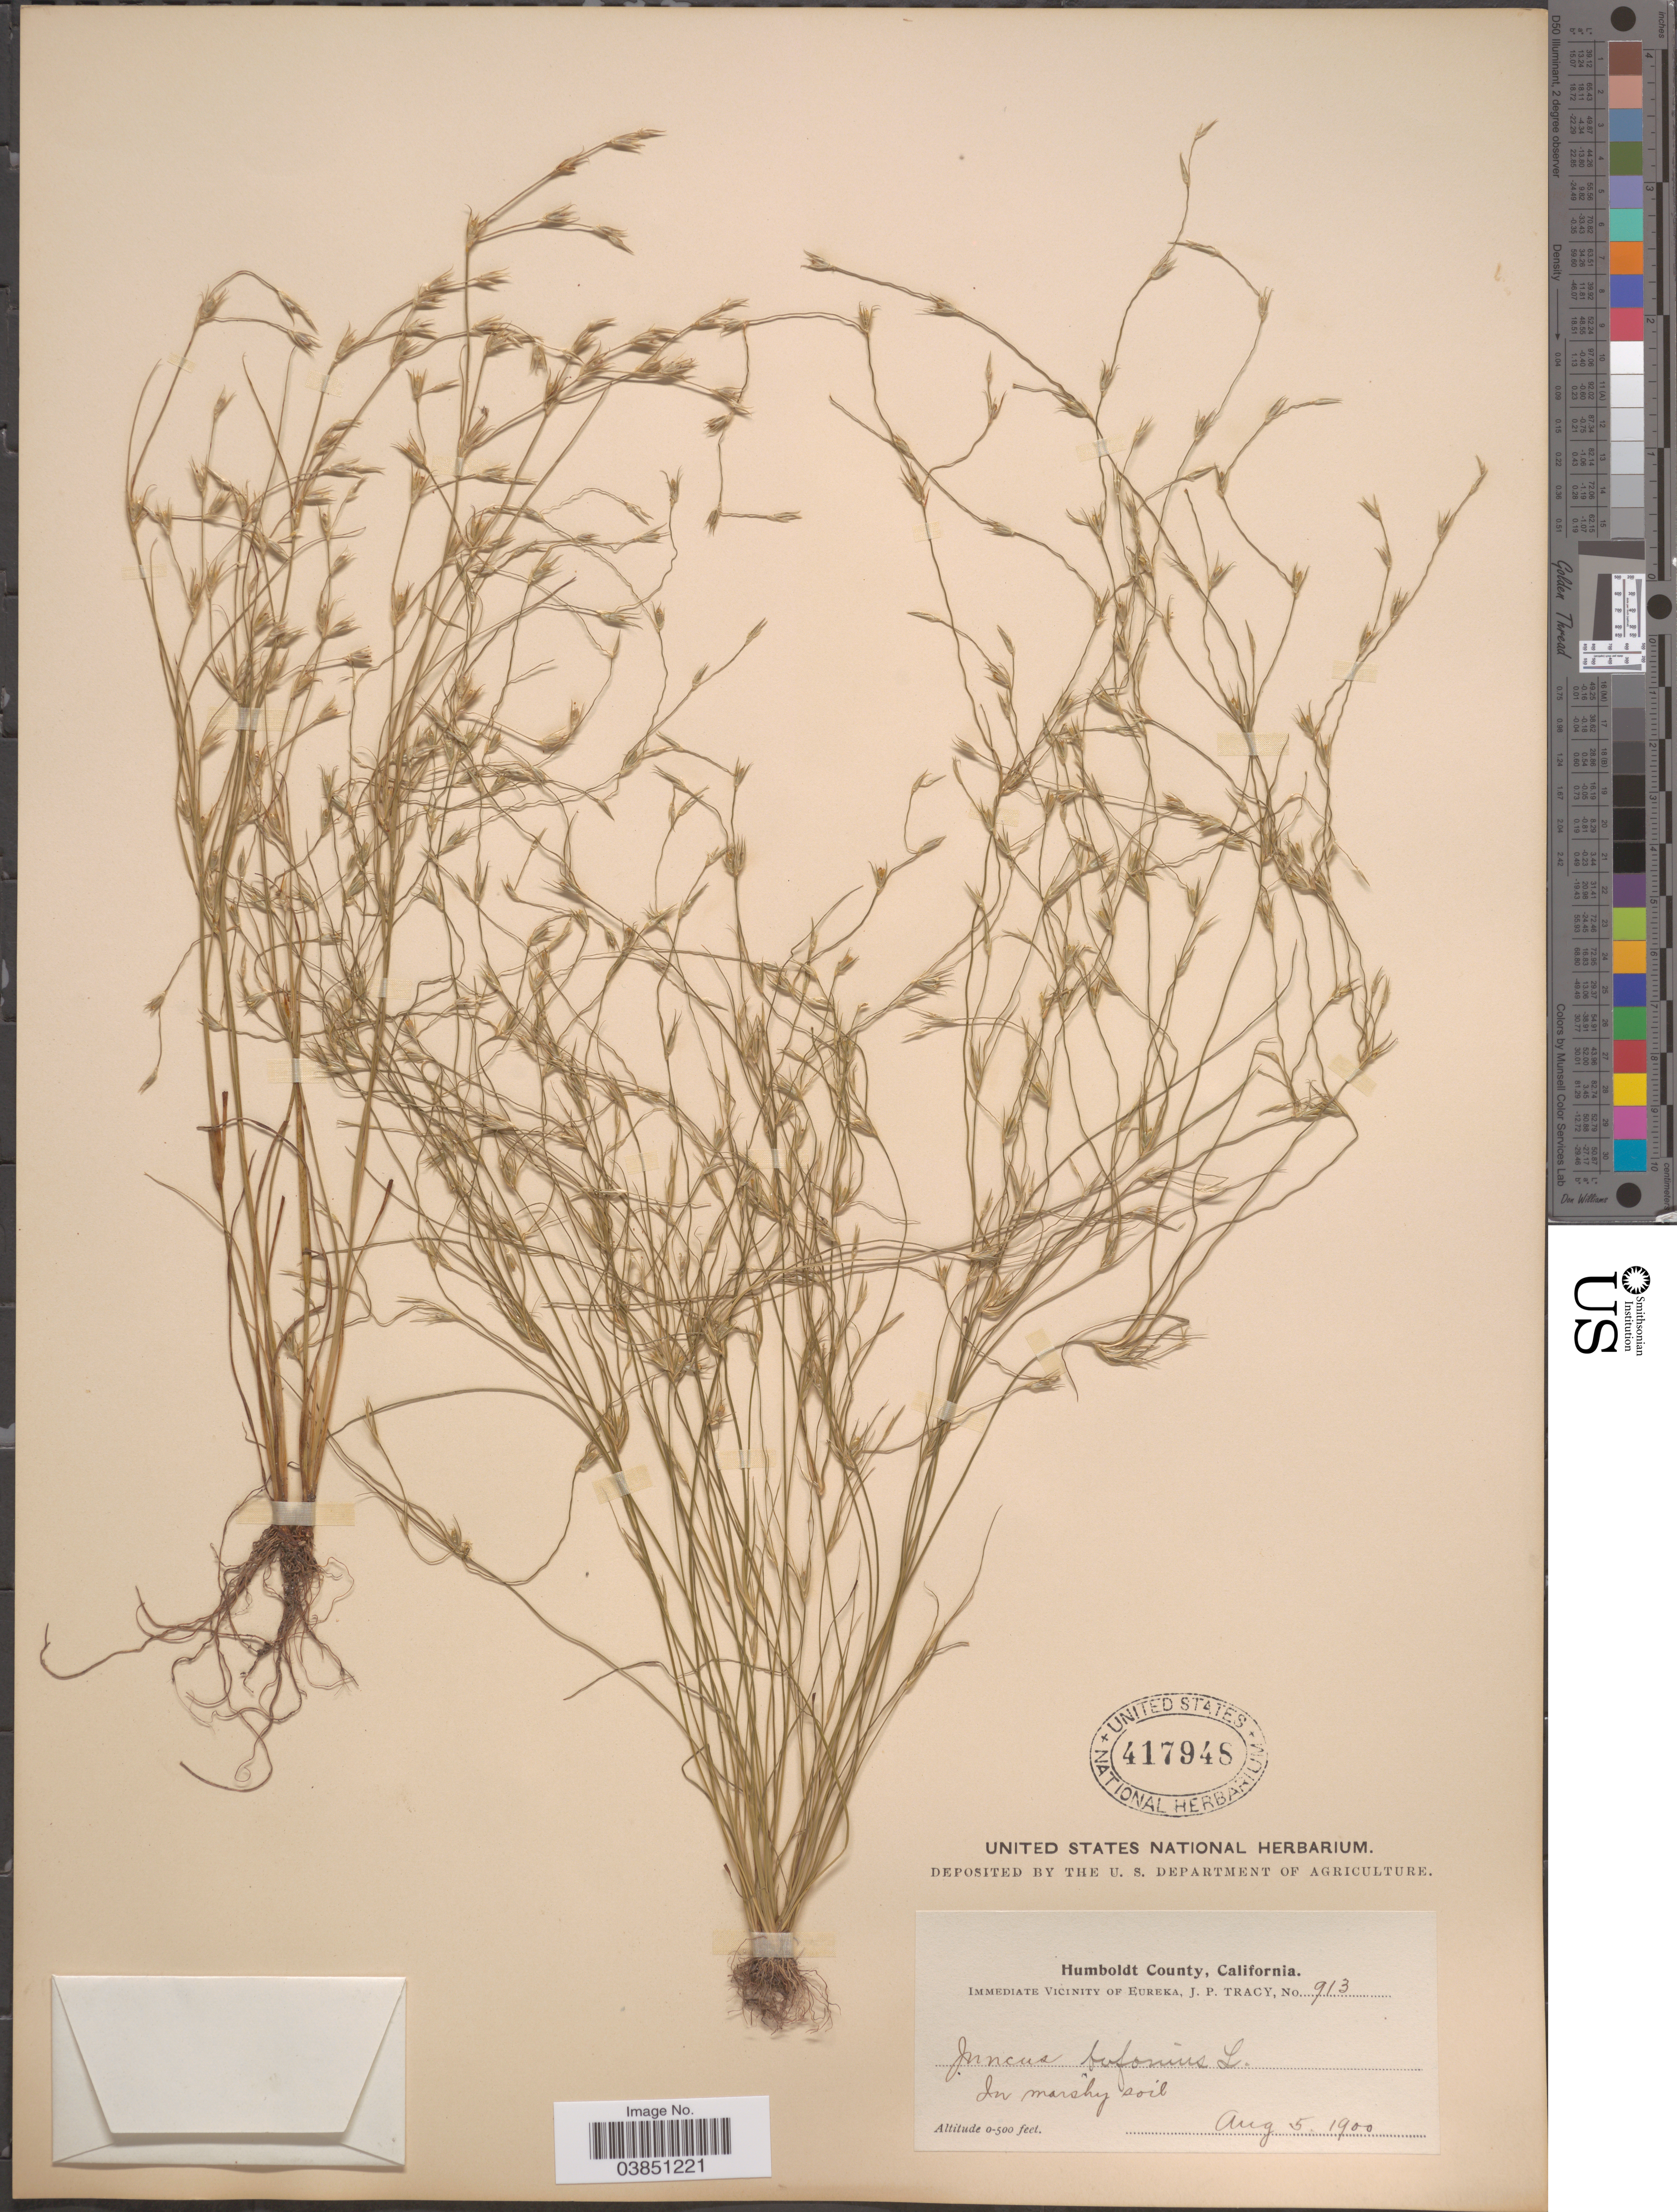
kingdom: Plantae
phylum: Tracheophyta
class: Liliopsida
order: Poales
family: Juncaceae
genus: Juncus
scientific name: Juncus bufonius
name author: L.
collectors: J. Tracy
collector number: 913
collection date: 1900-08-05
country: United States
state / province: California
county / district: Humboldt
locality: Humboldt County. Immediate Vicinity of Eureka.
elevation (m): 0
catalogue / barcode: US 417948